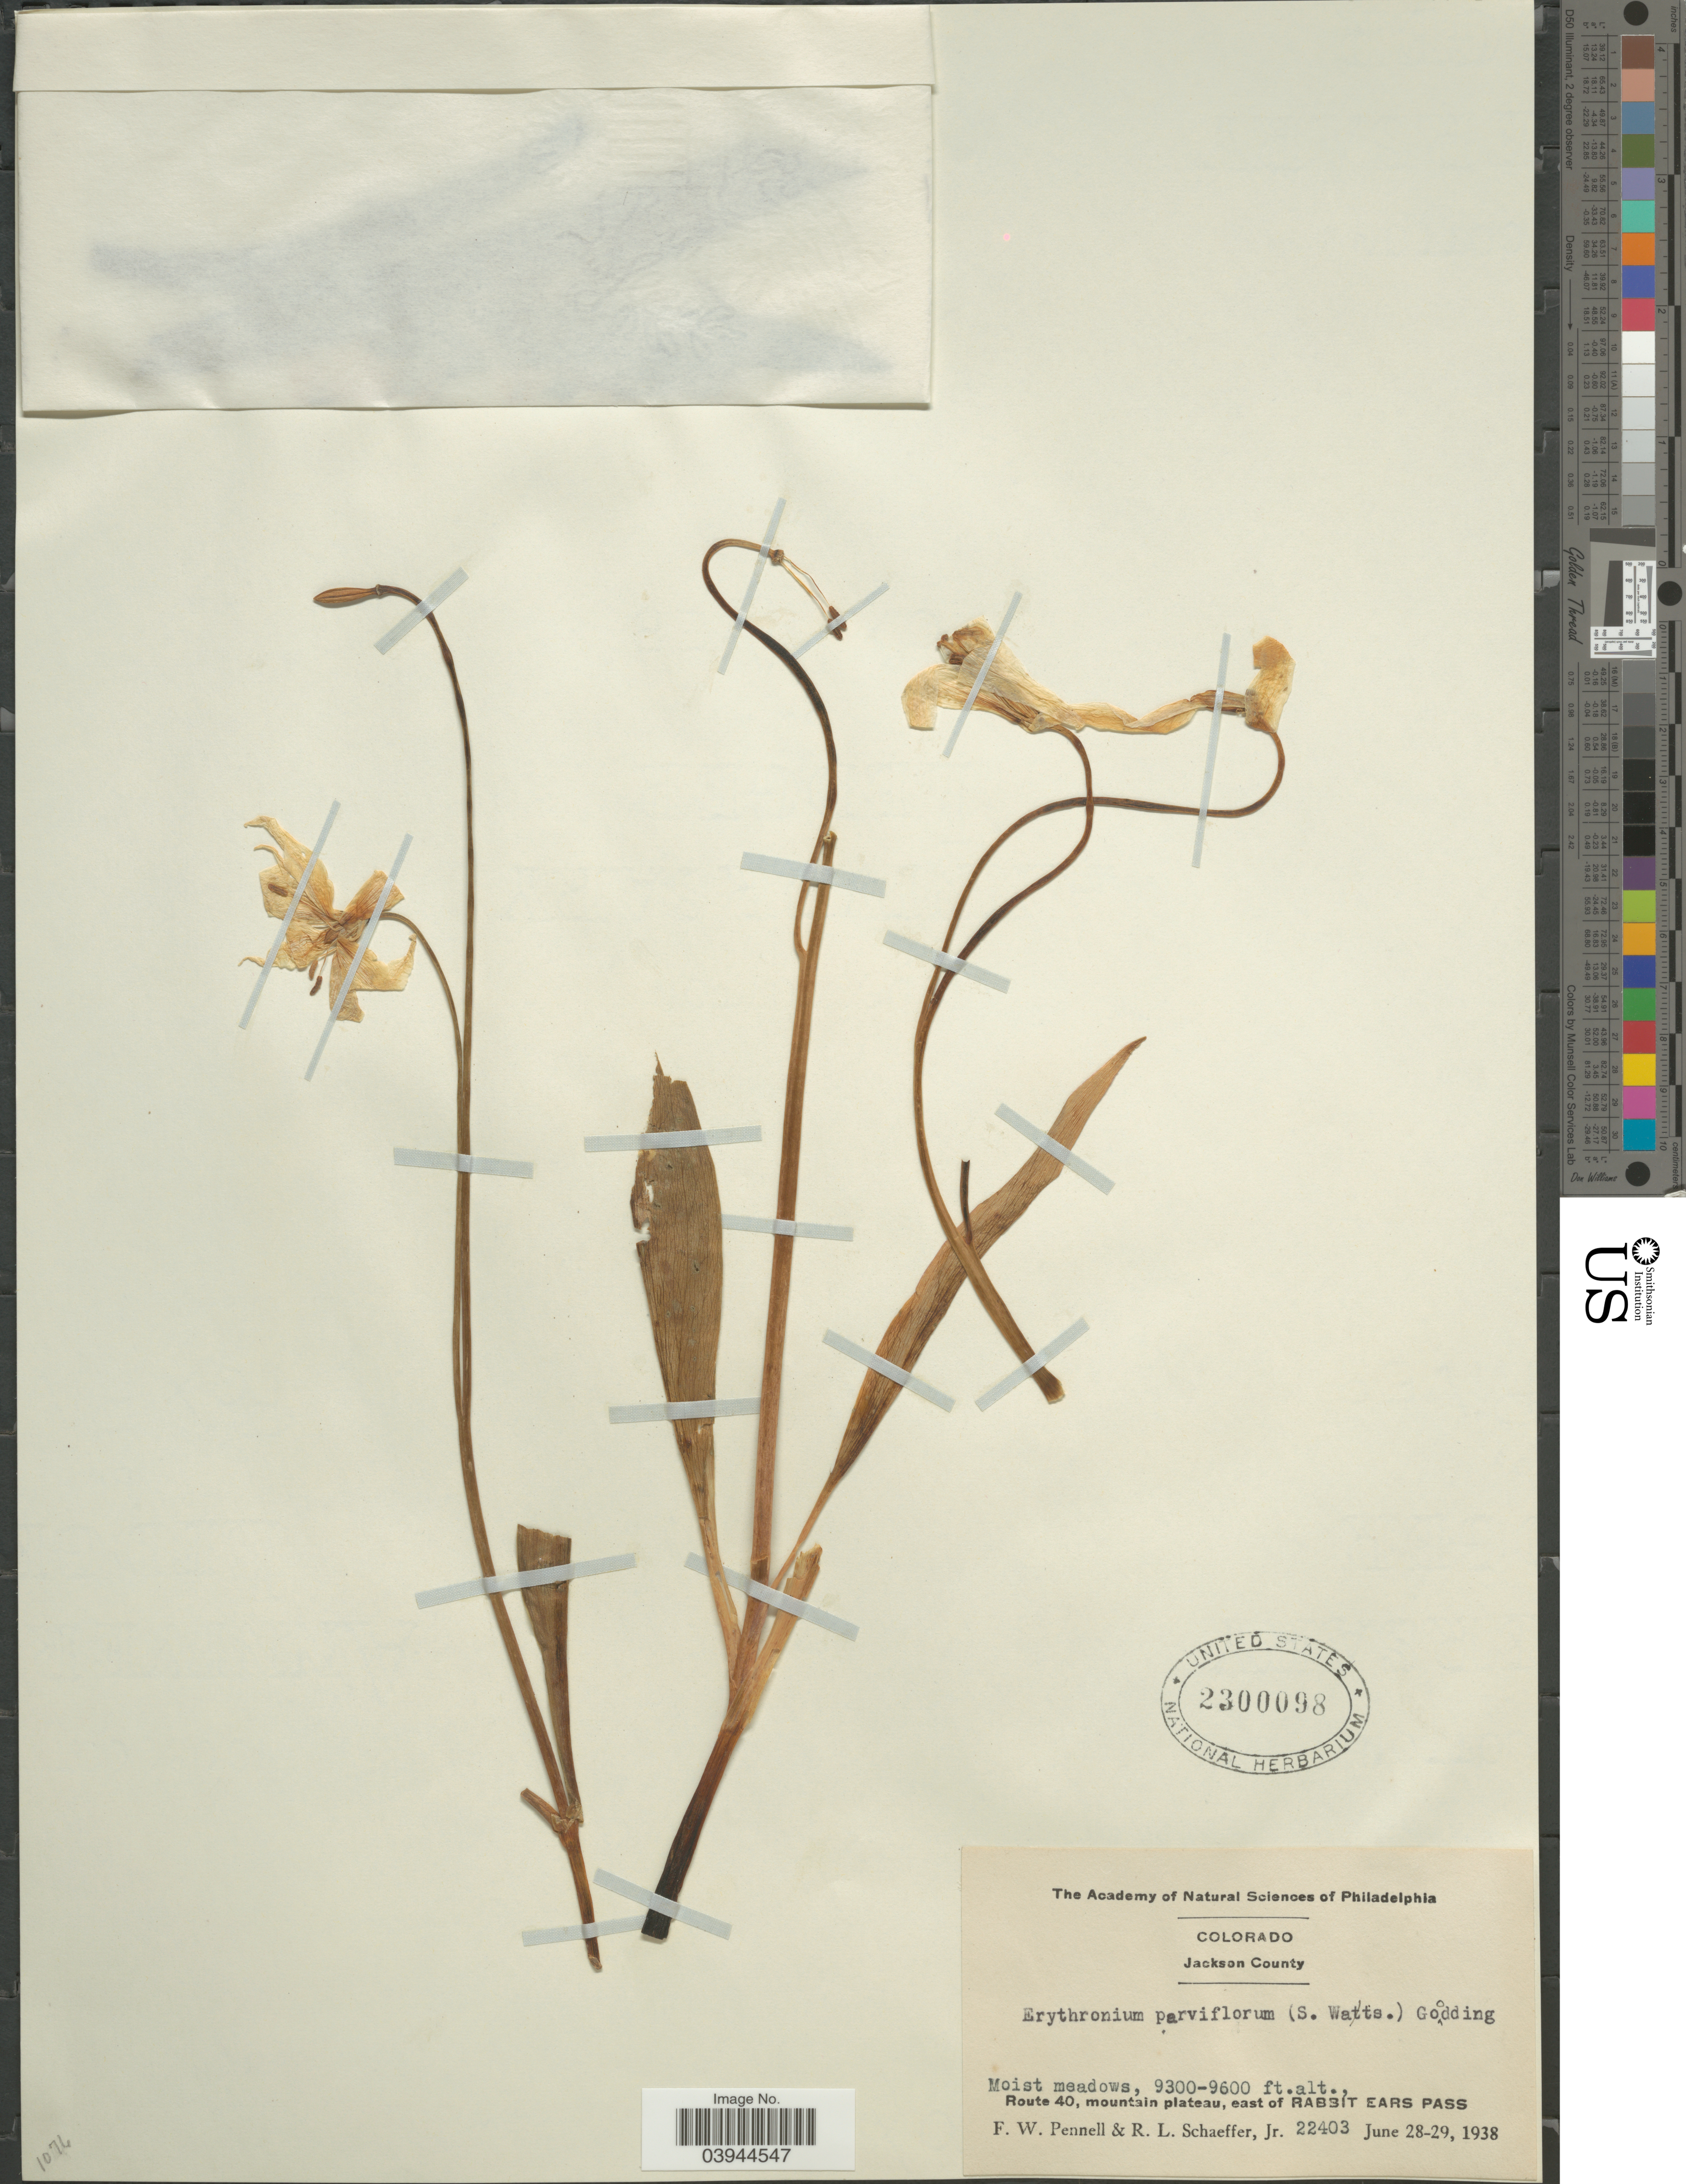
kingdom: Plantae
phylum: Tracheophyta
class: Liliopsida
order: Liliales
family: Liliaceae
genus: Erythronium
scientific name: Erythronium parviflorum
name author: (S. Watson) Goodd.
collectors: F. W. Pennell & R. L. Schaeffer Jr.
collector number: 22403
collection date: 1938-06-28/1938-06-29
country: United States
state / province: Colorado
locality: Jackson County. Route 40, mountain plateau, east of Rabbit Ears Pass.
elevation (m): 2835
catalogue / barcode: US 2300098